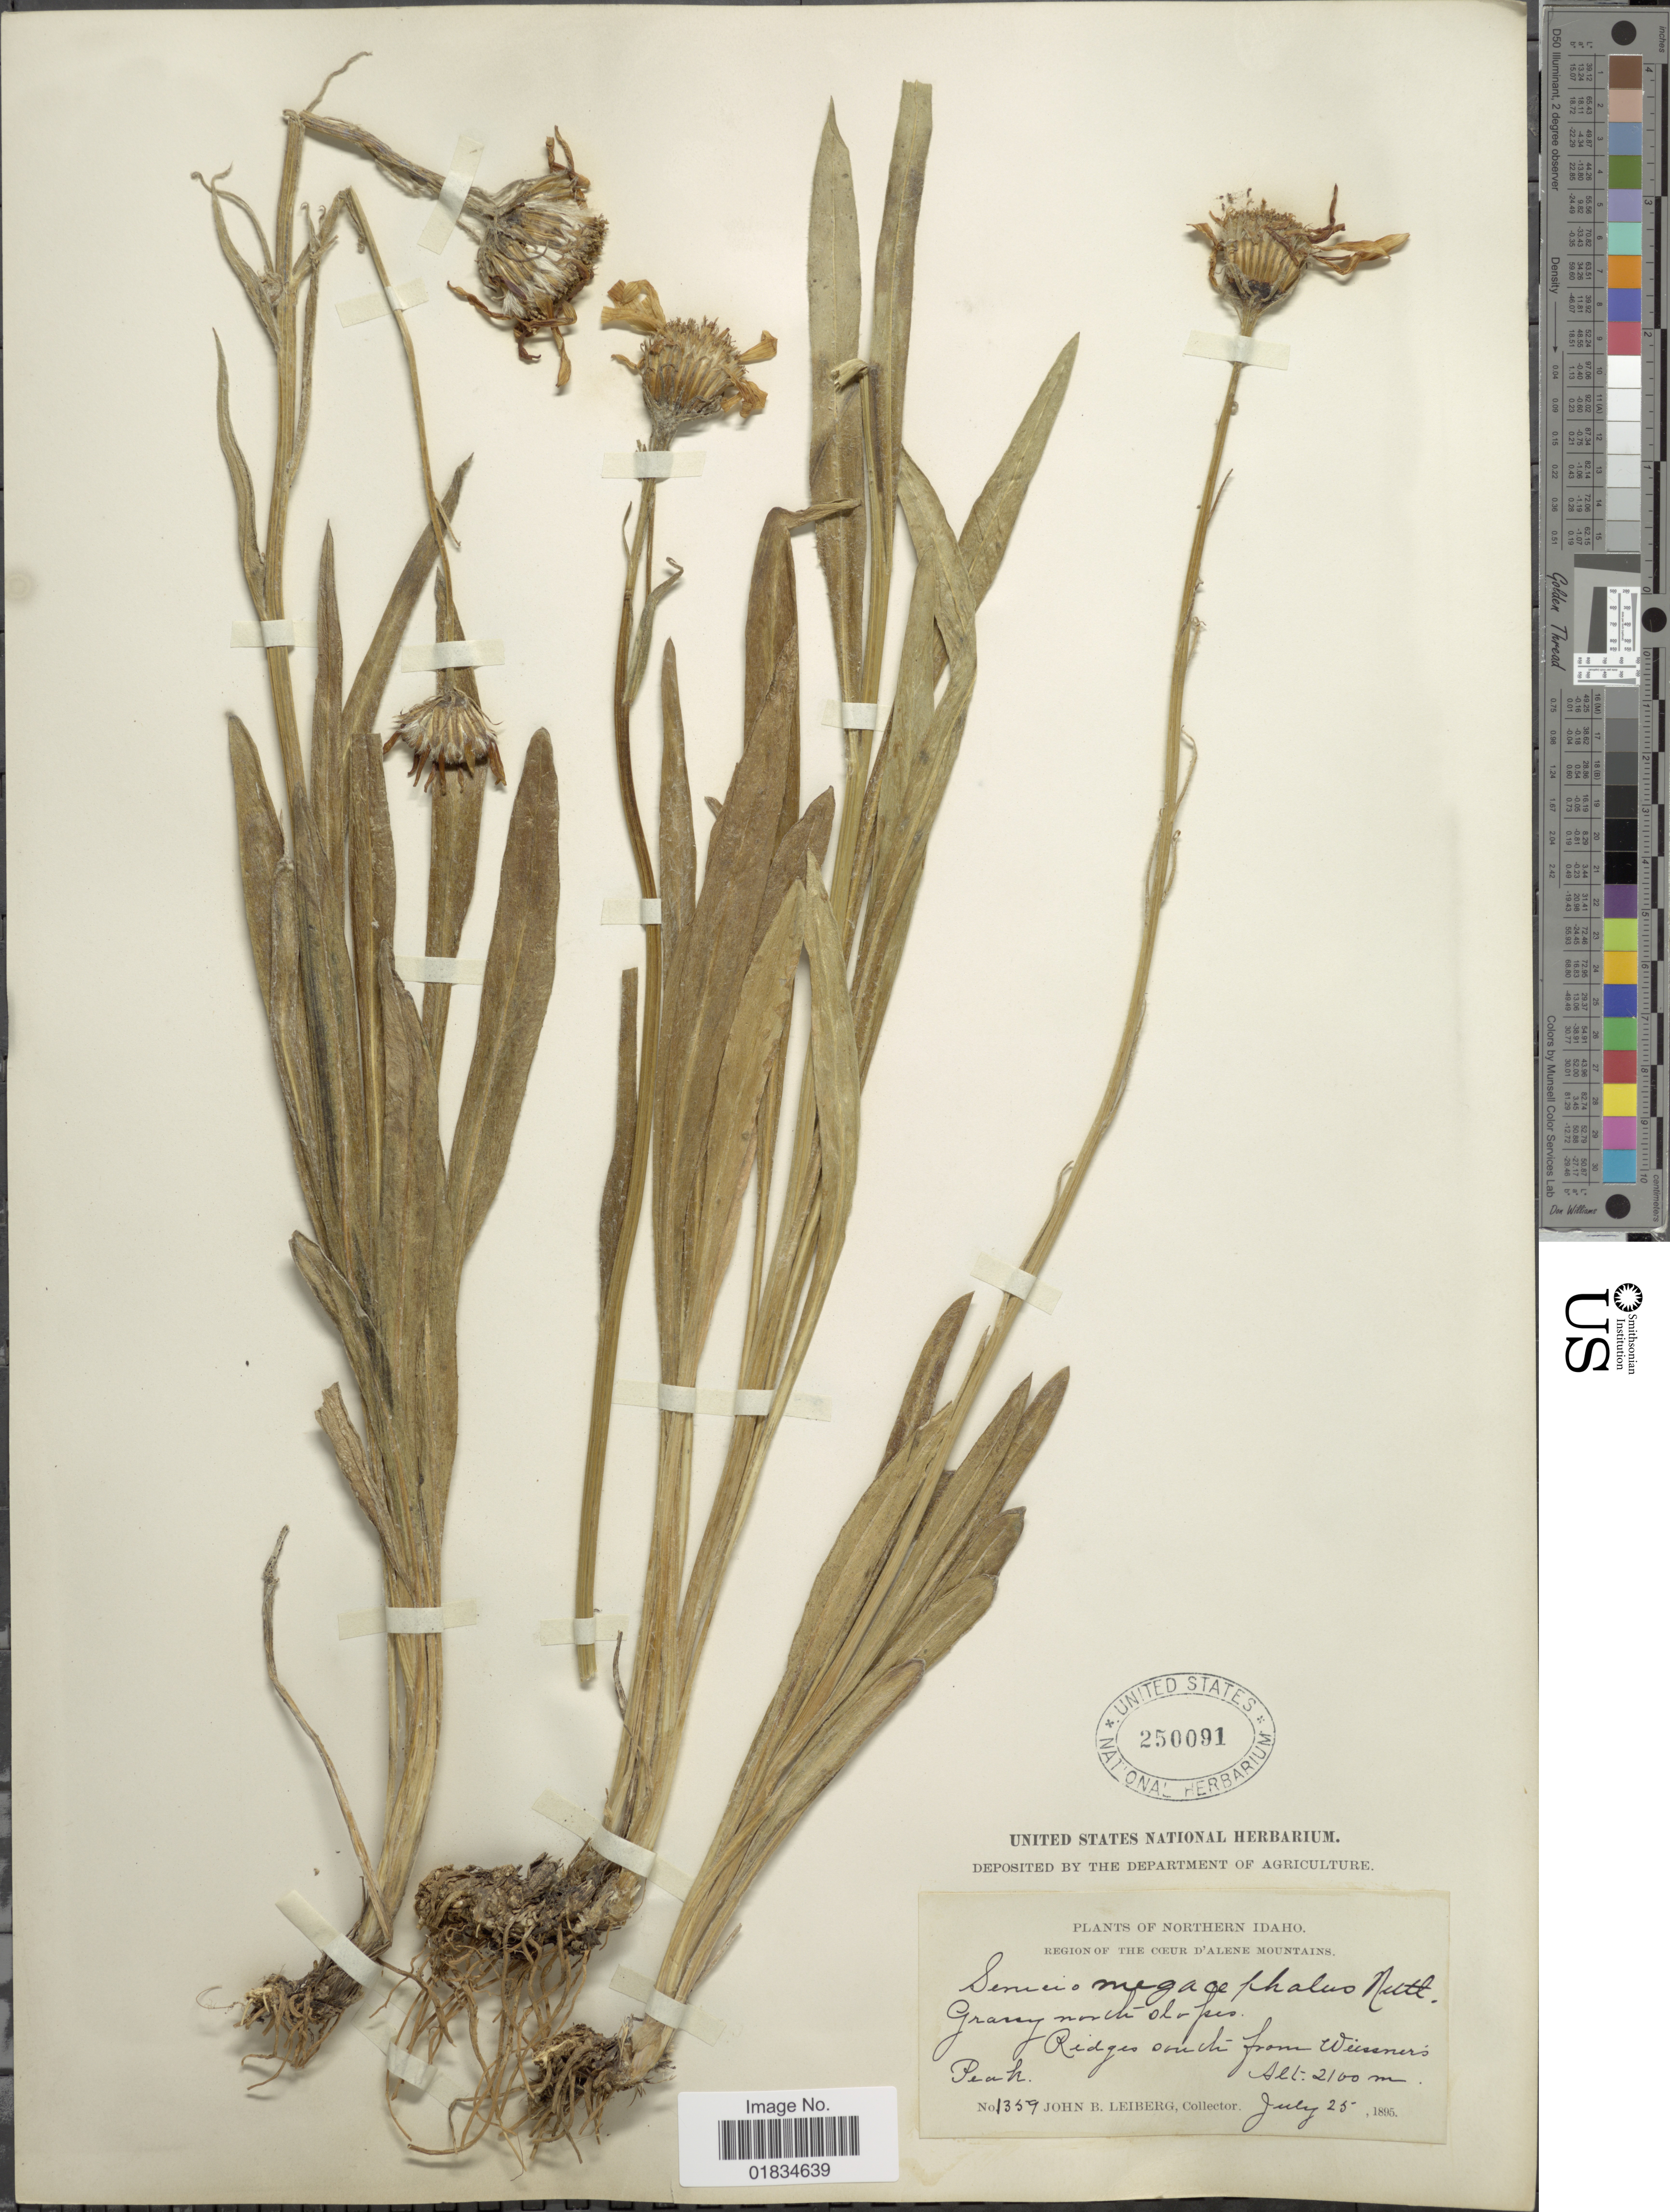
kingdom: Plantae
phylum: Tracheophyta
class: Magnoliopsida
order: Asterales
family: Asteraceae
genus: Senecio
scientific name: Senecio megacephalus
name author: Nutt.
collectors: J. B. Leiberg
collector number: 1359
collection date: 1895-07-25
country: United States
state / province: Idaho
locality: Northern Idaho, Ridges south from Wiessner's Peak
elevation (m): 2100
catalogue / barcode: US 250091